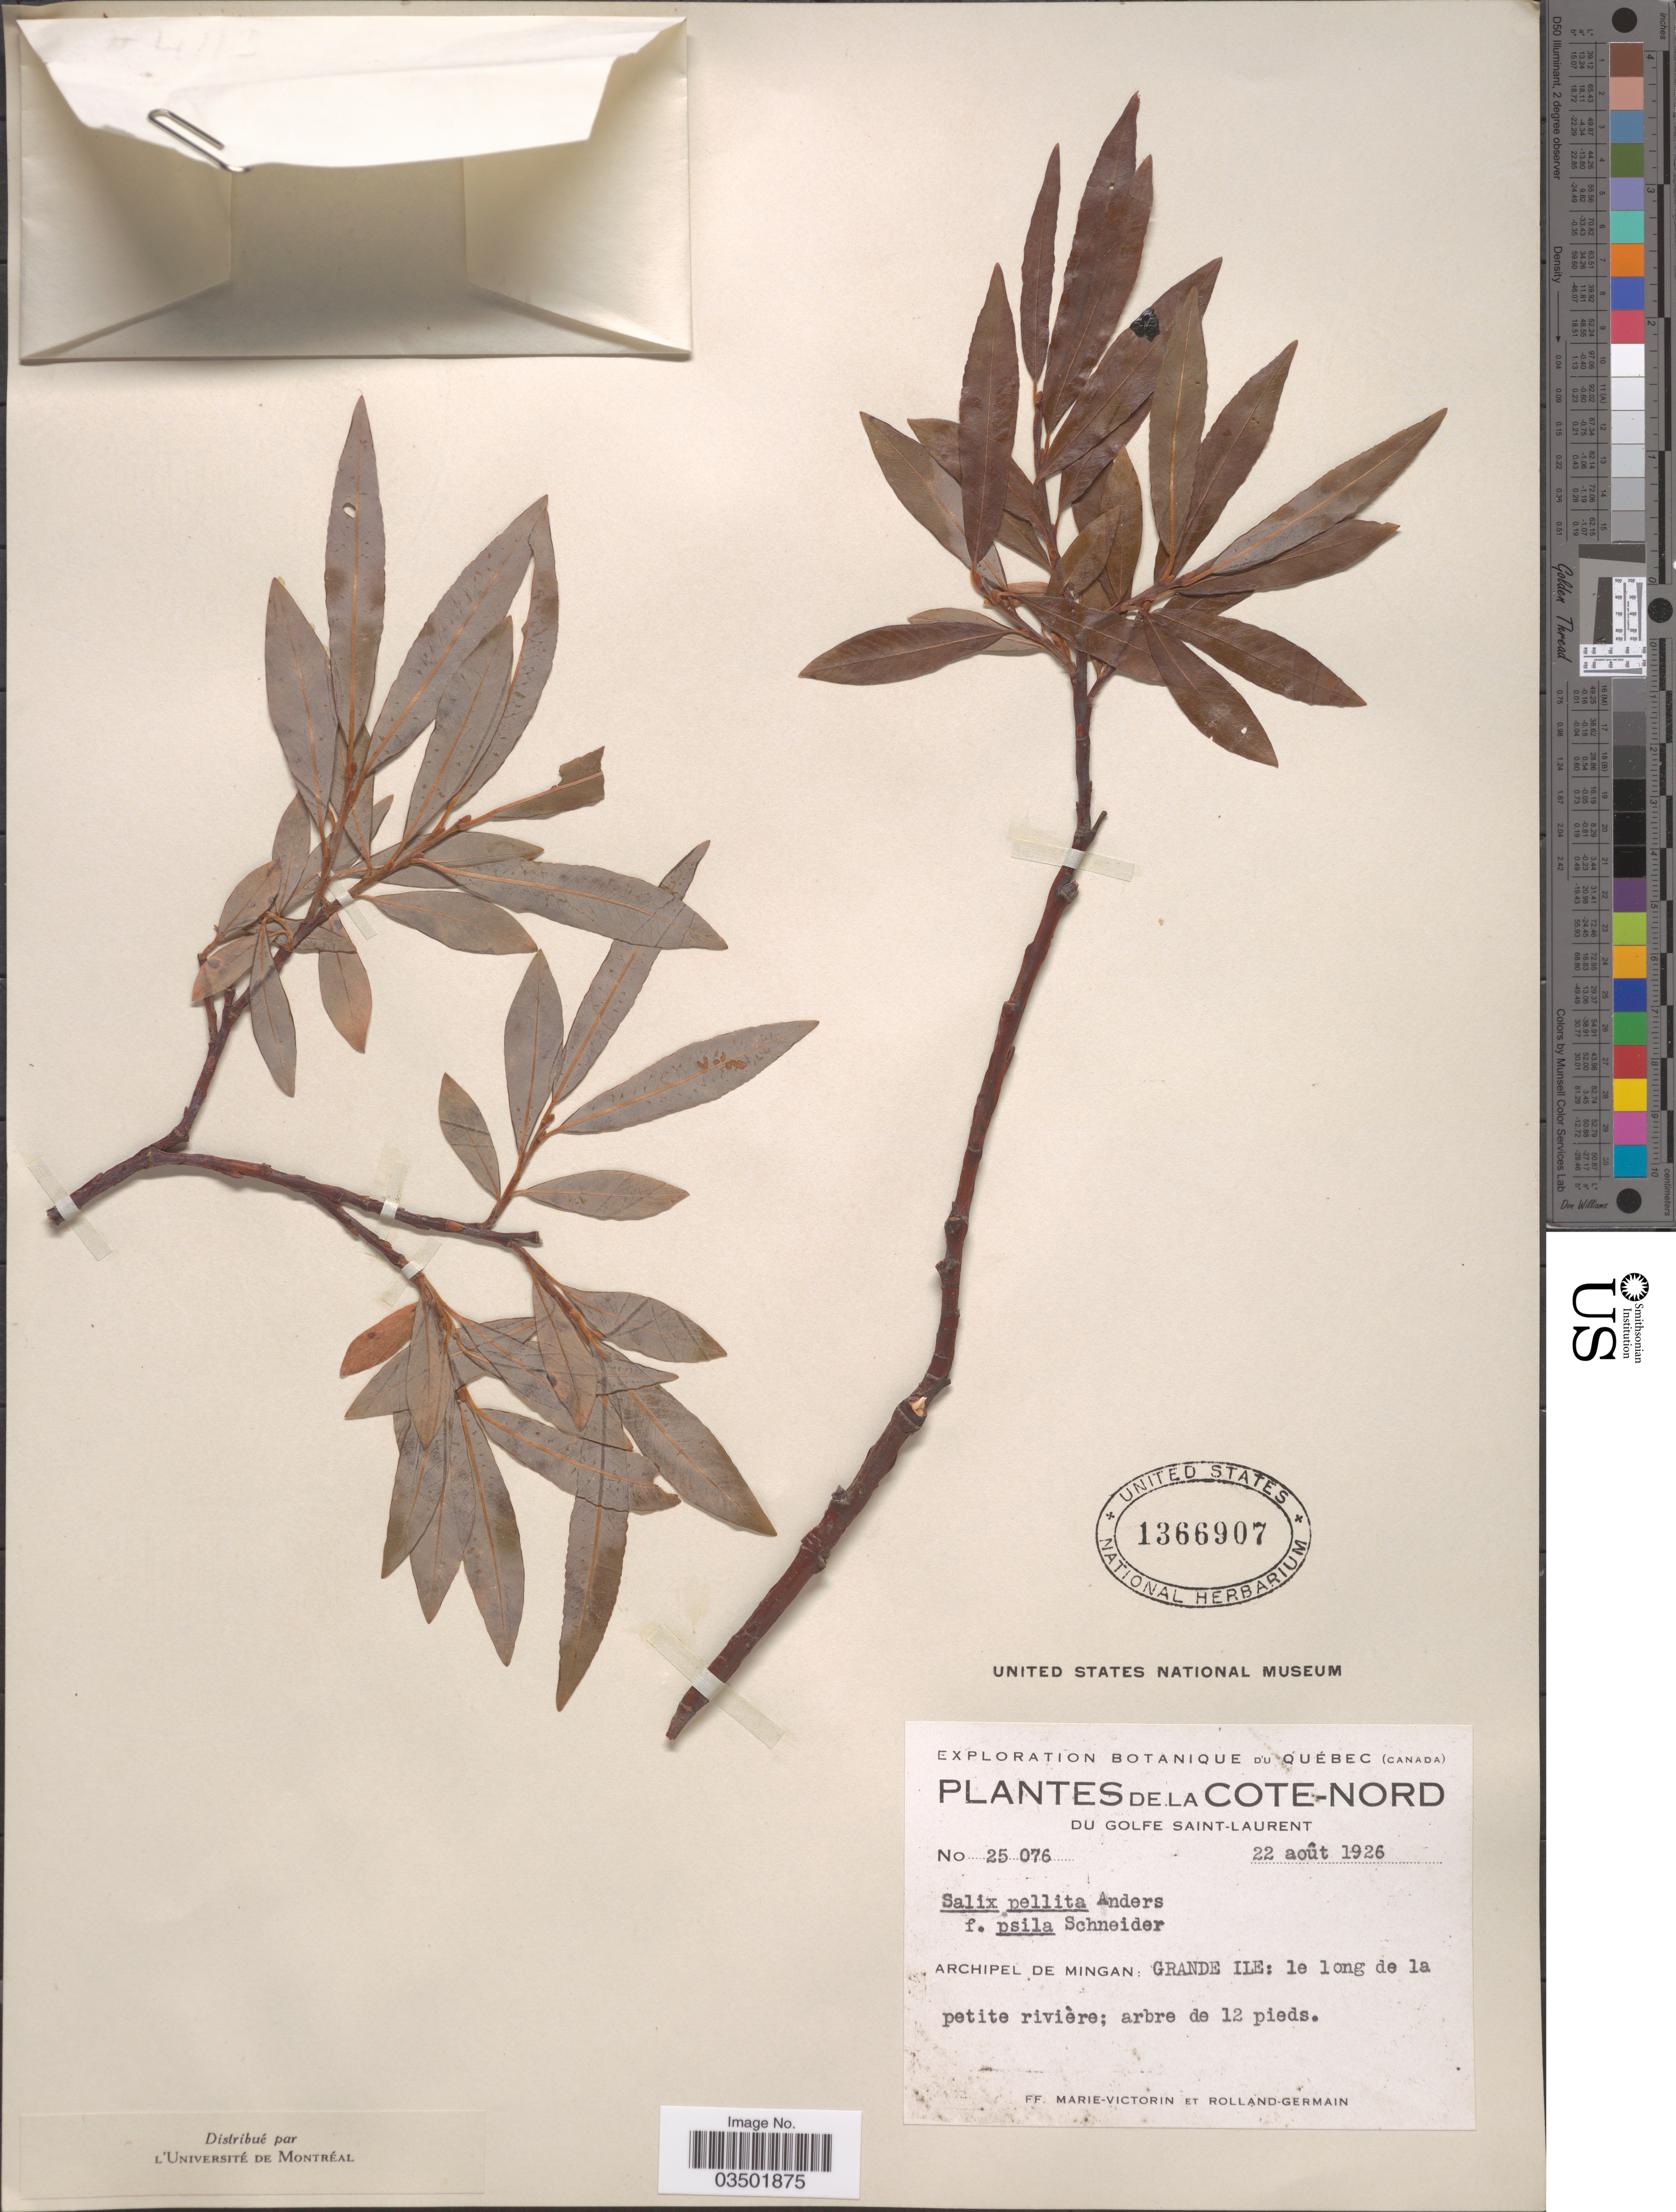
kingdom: Plantae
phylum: Tracheophyta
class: Magnoliopsida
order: Malpighiales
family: Salicaceae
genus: Salix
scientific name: Salix pellita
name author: (Andersson) Bebb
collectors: F. Marie-Victorin & Rolland-Germain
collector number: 25076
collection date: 1926-08-22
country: Canada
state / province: Quebec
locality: De la Cote-Nord du Golfe Saint-Laurent. Archipel de Mingan: Grande Ile: le long de la petite rivière.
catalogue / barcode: US 1366907